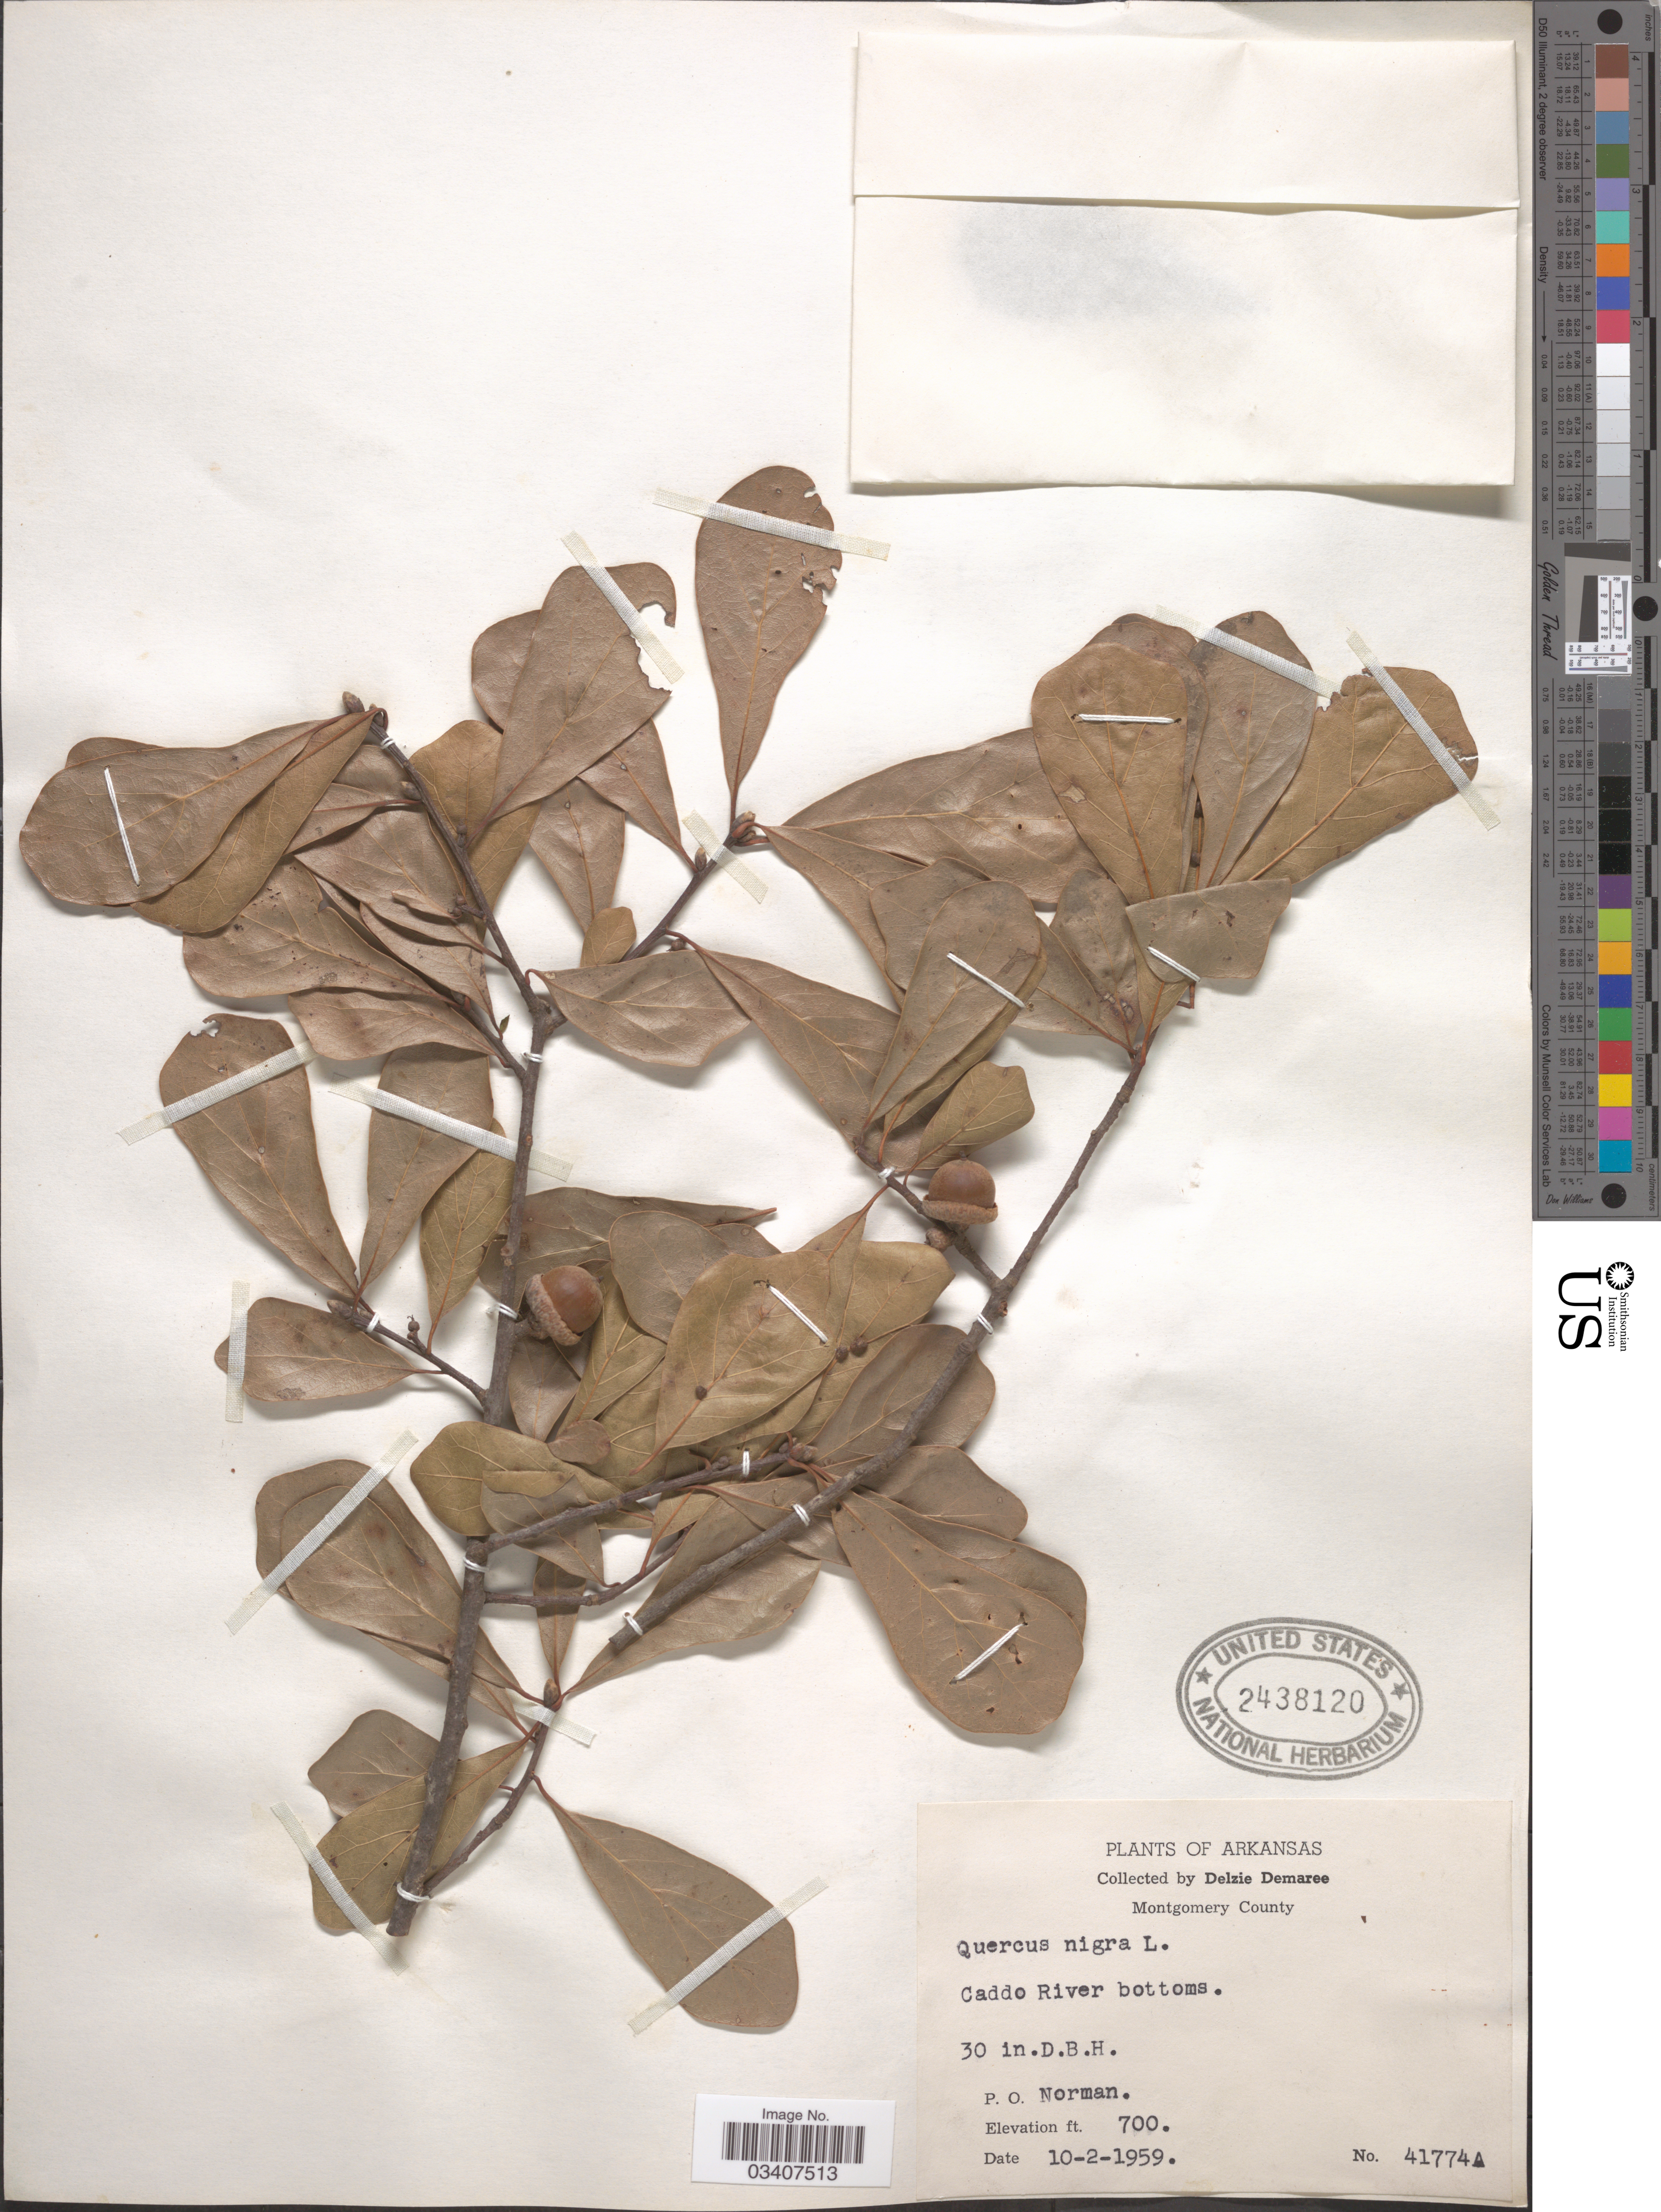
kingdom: Plantae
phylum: Tracheophyta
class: Magnoliopsida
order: Fagales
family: Fagaceae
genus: Quercus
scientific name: Quercus nigra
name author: L.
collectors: D. Demaree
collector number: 41774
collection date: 1959-10-02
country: United States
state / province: Arkansas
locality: Montgomery County. Caddo River bottoms. P.O. Norman.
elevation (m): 213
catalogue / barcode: US 2438120